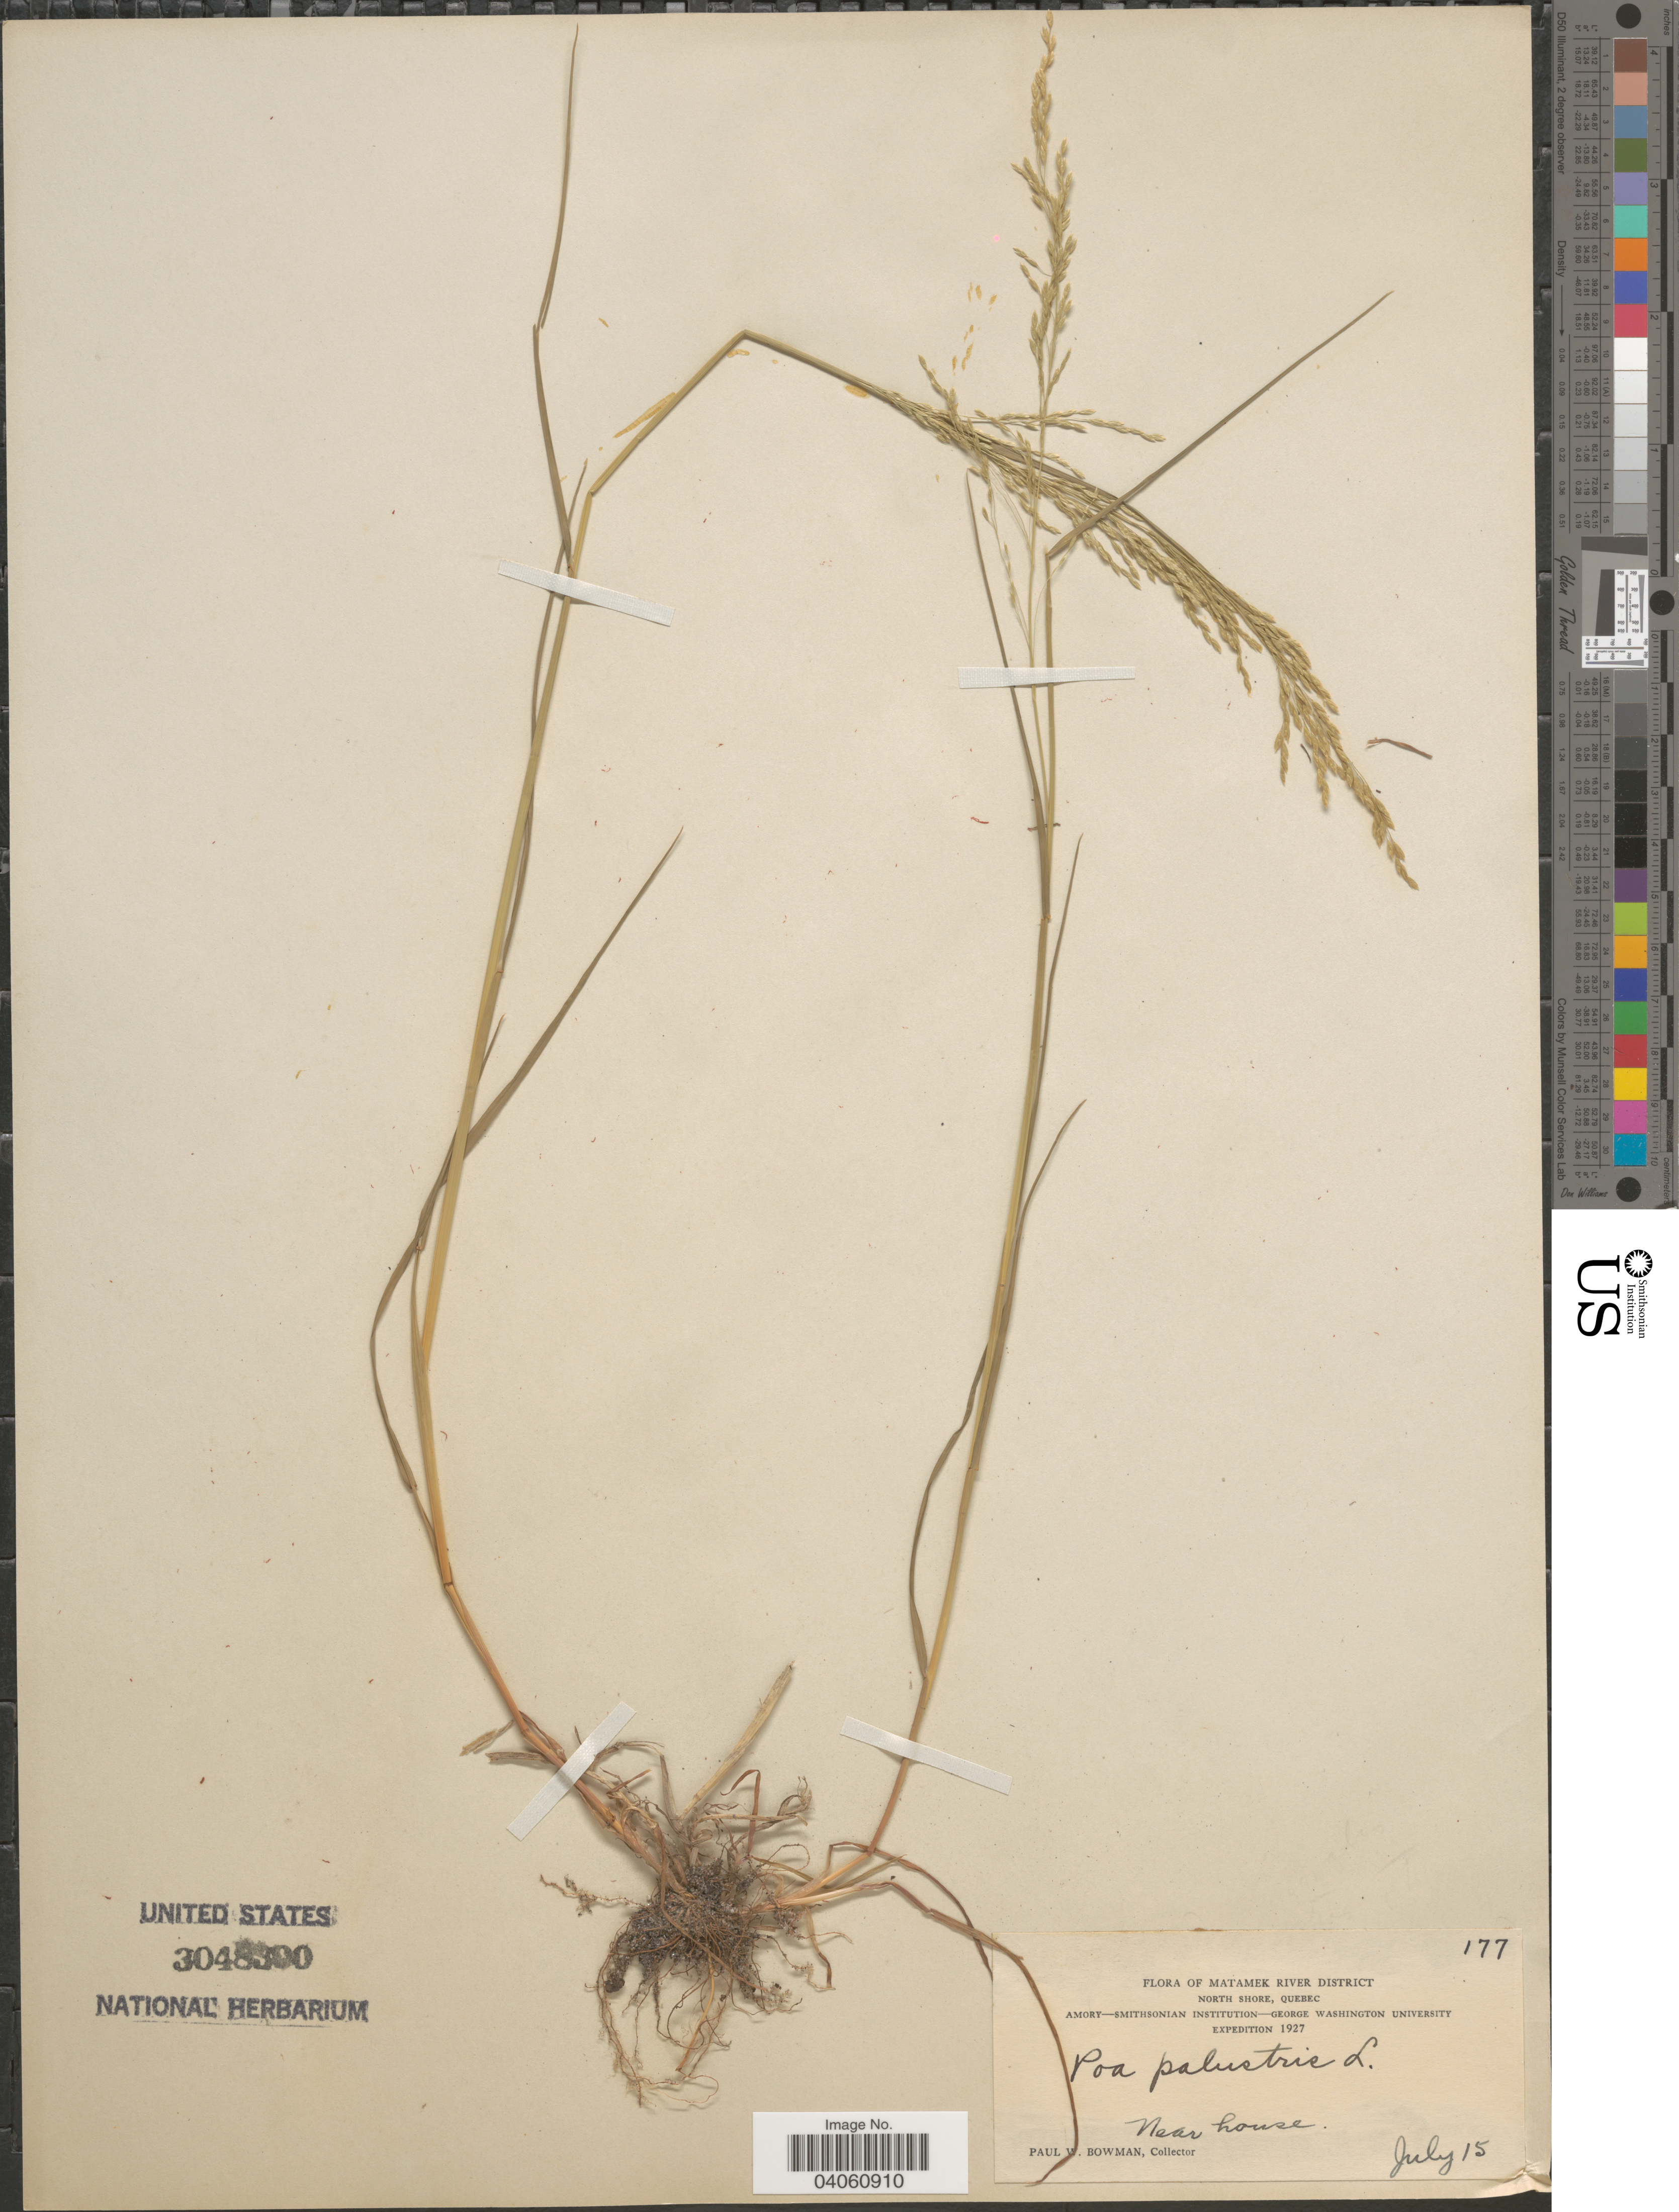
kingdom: Plantae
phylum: Tracheophyta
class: Liliopsida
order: Poales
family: Poaceae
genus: Poa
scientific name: Poa palustris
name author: L.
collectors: P. Bowman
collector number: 177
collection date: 1927-07-15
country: Canada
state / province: Quebec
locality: Matamek River District. North Shore. Near house.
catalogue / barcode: US 3048300